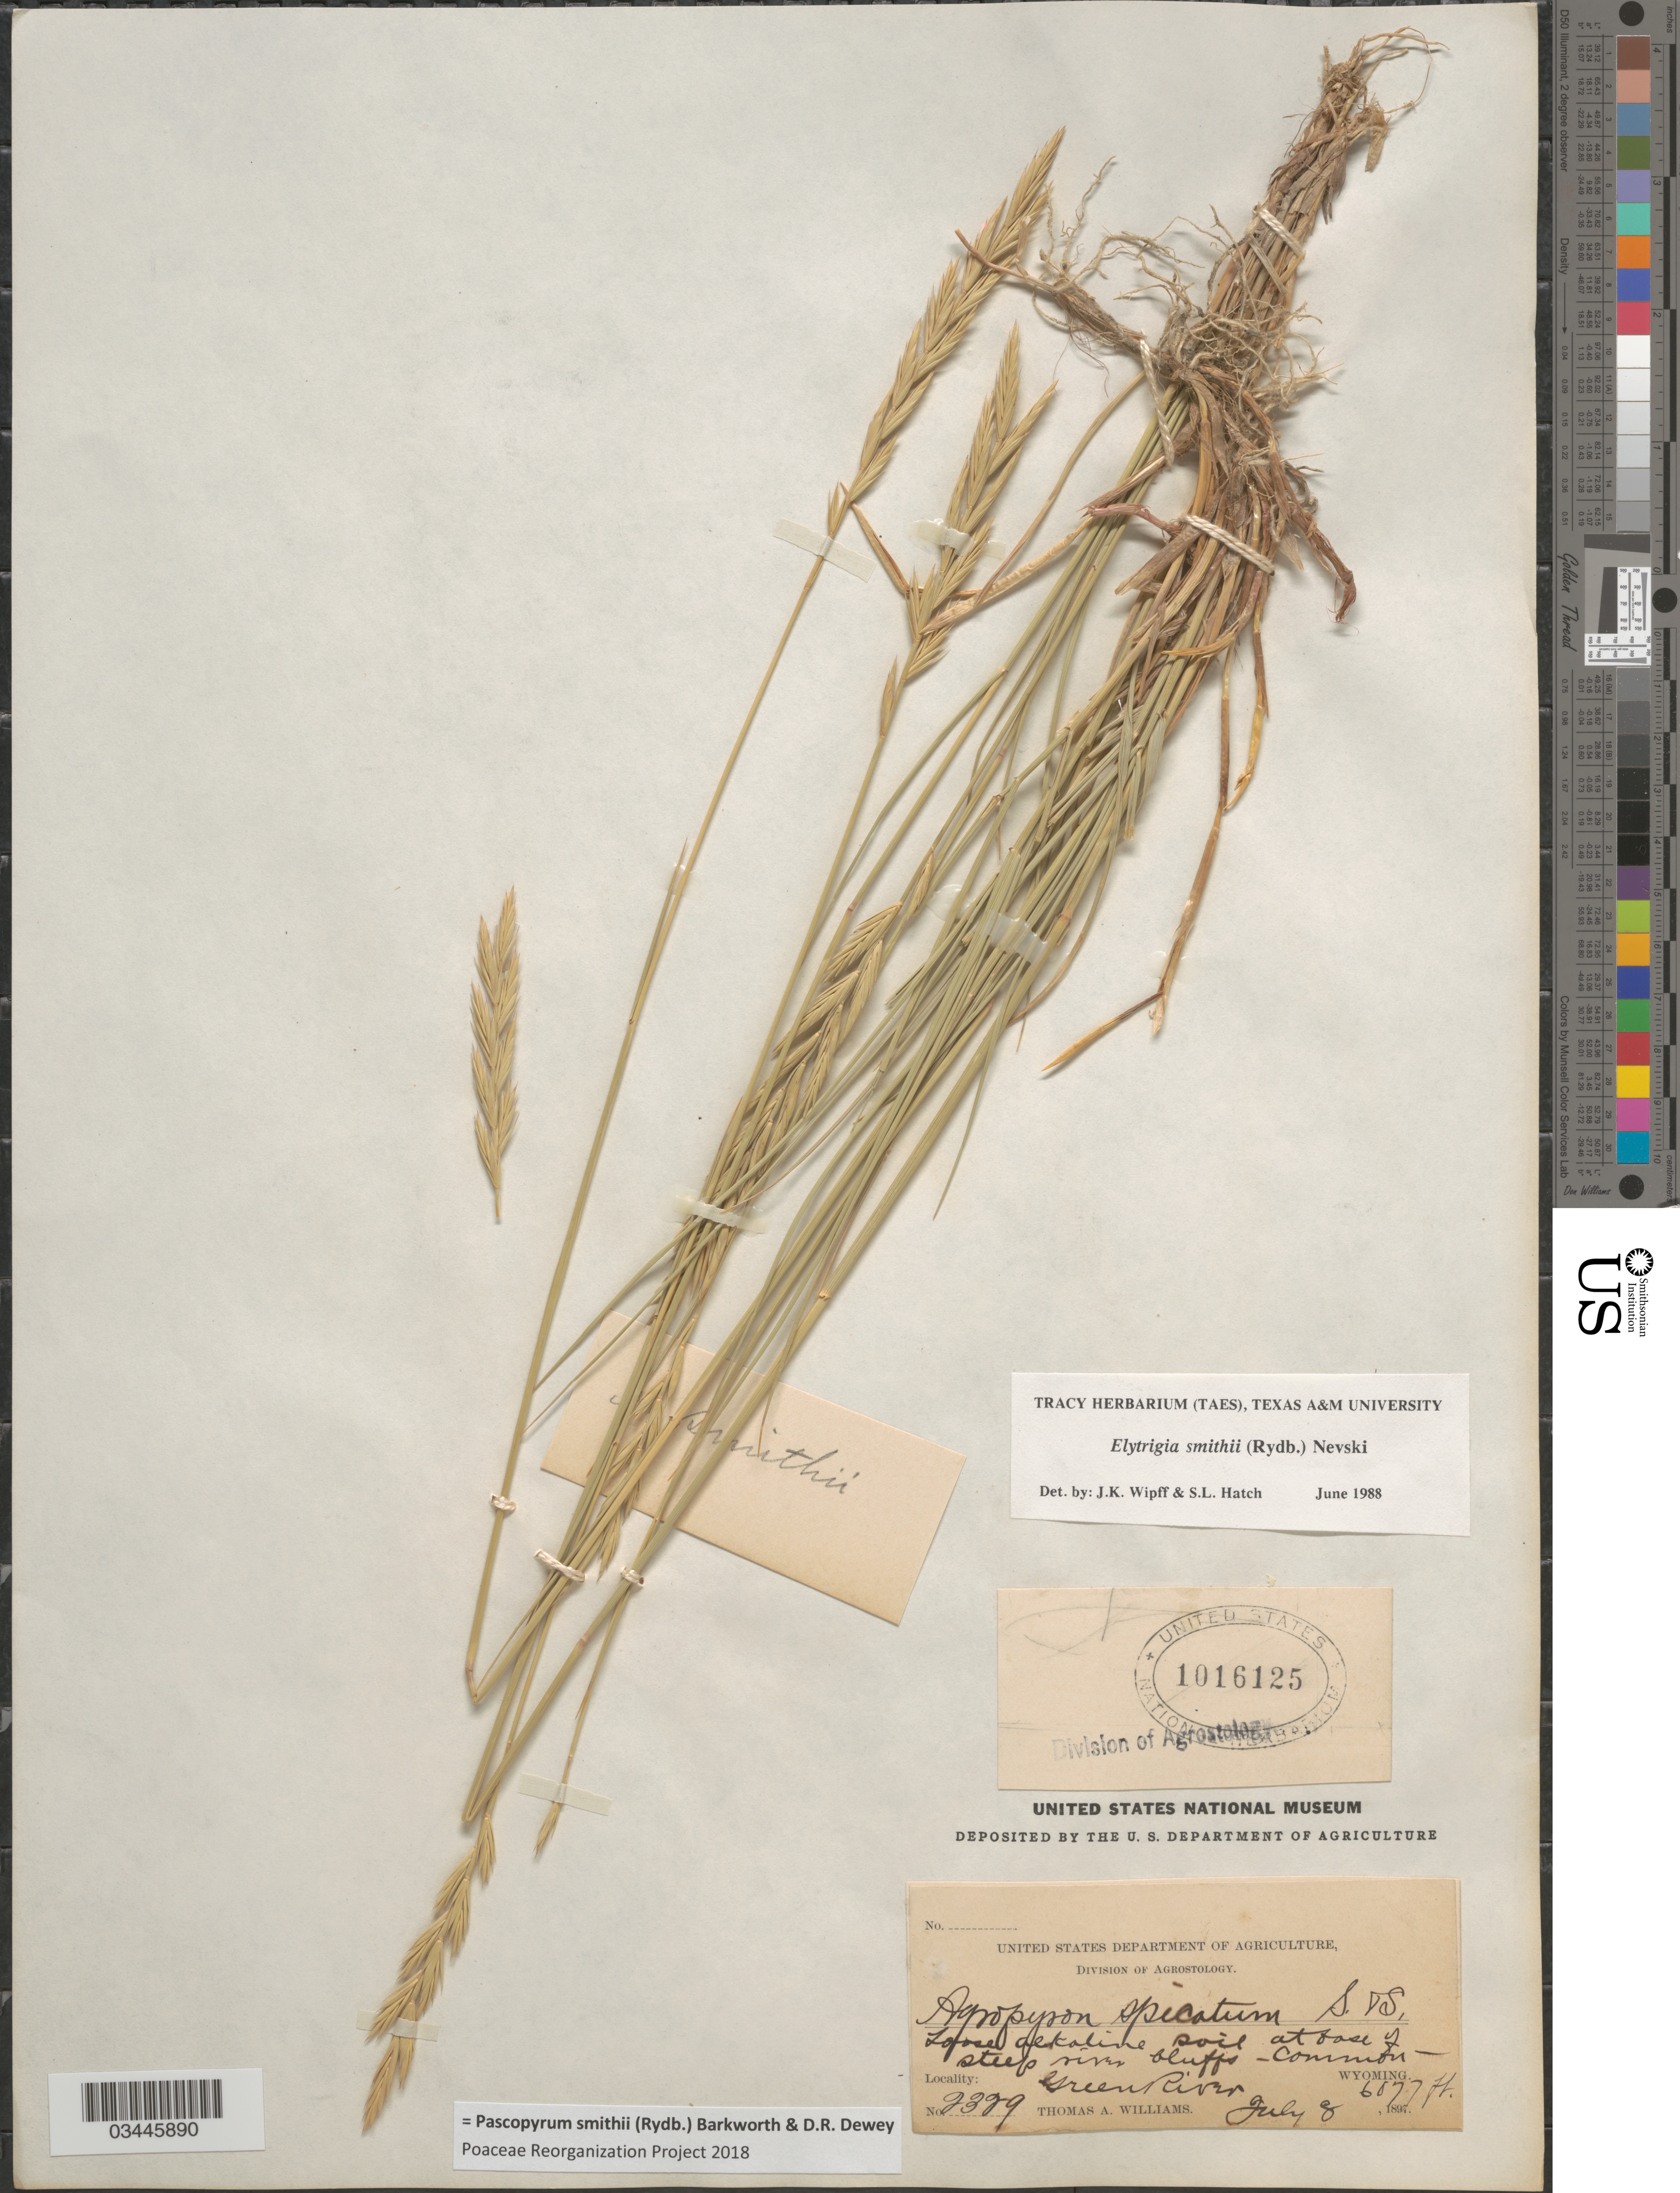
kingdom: Plantae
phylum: Tracheophyta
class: Liliopsida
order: Poales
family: Poaceae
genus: Pascopyrum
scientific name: Pascopyrum smithii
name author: (Rydb.) Barkworth & Dewey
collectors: T. A. Williams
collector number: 2329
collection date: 1897-07-08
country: United States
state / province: Wyoming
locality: Loose alkaline soil at base of steep river bluffs. Green River.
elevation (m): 1852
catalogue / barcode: US 1016125